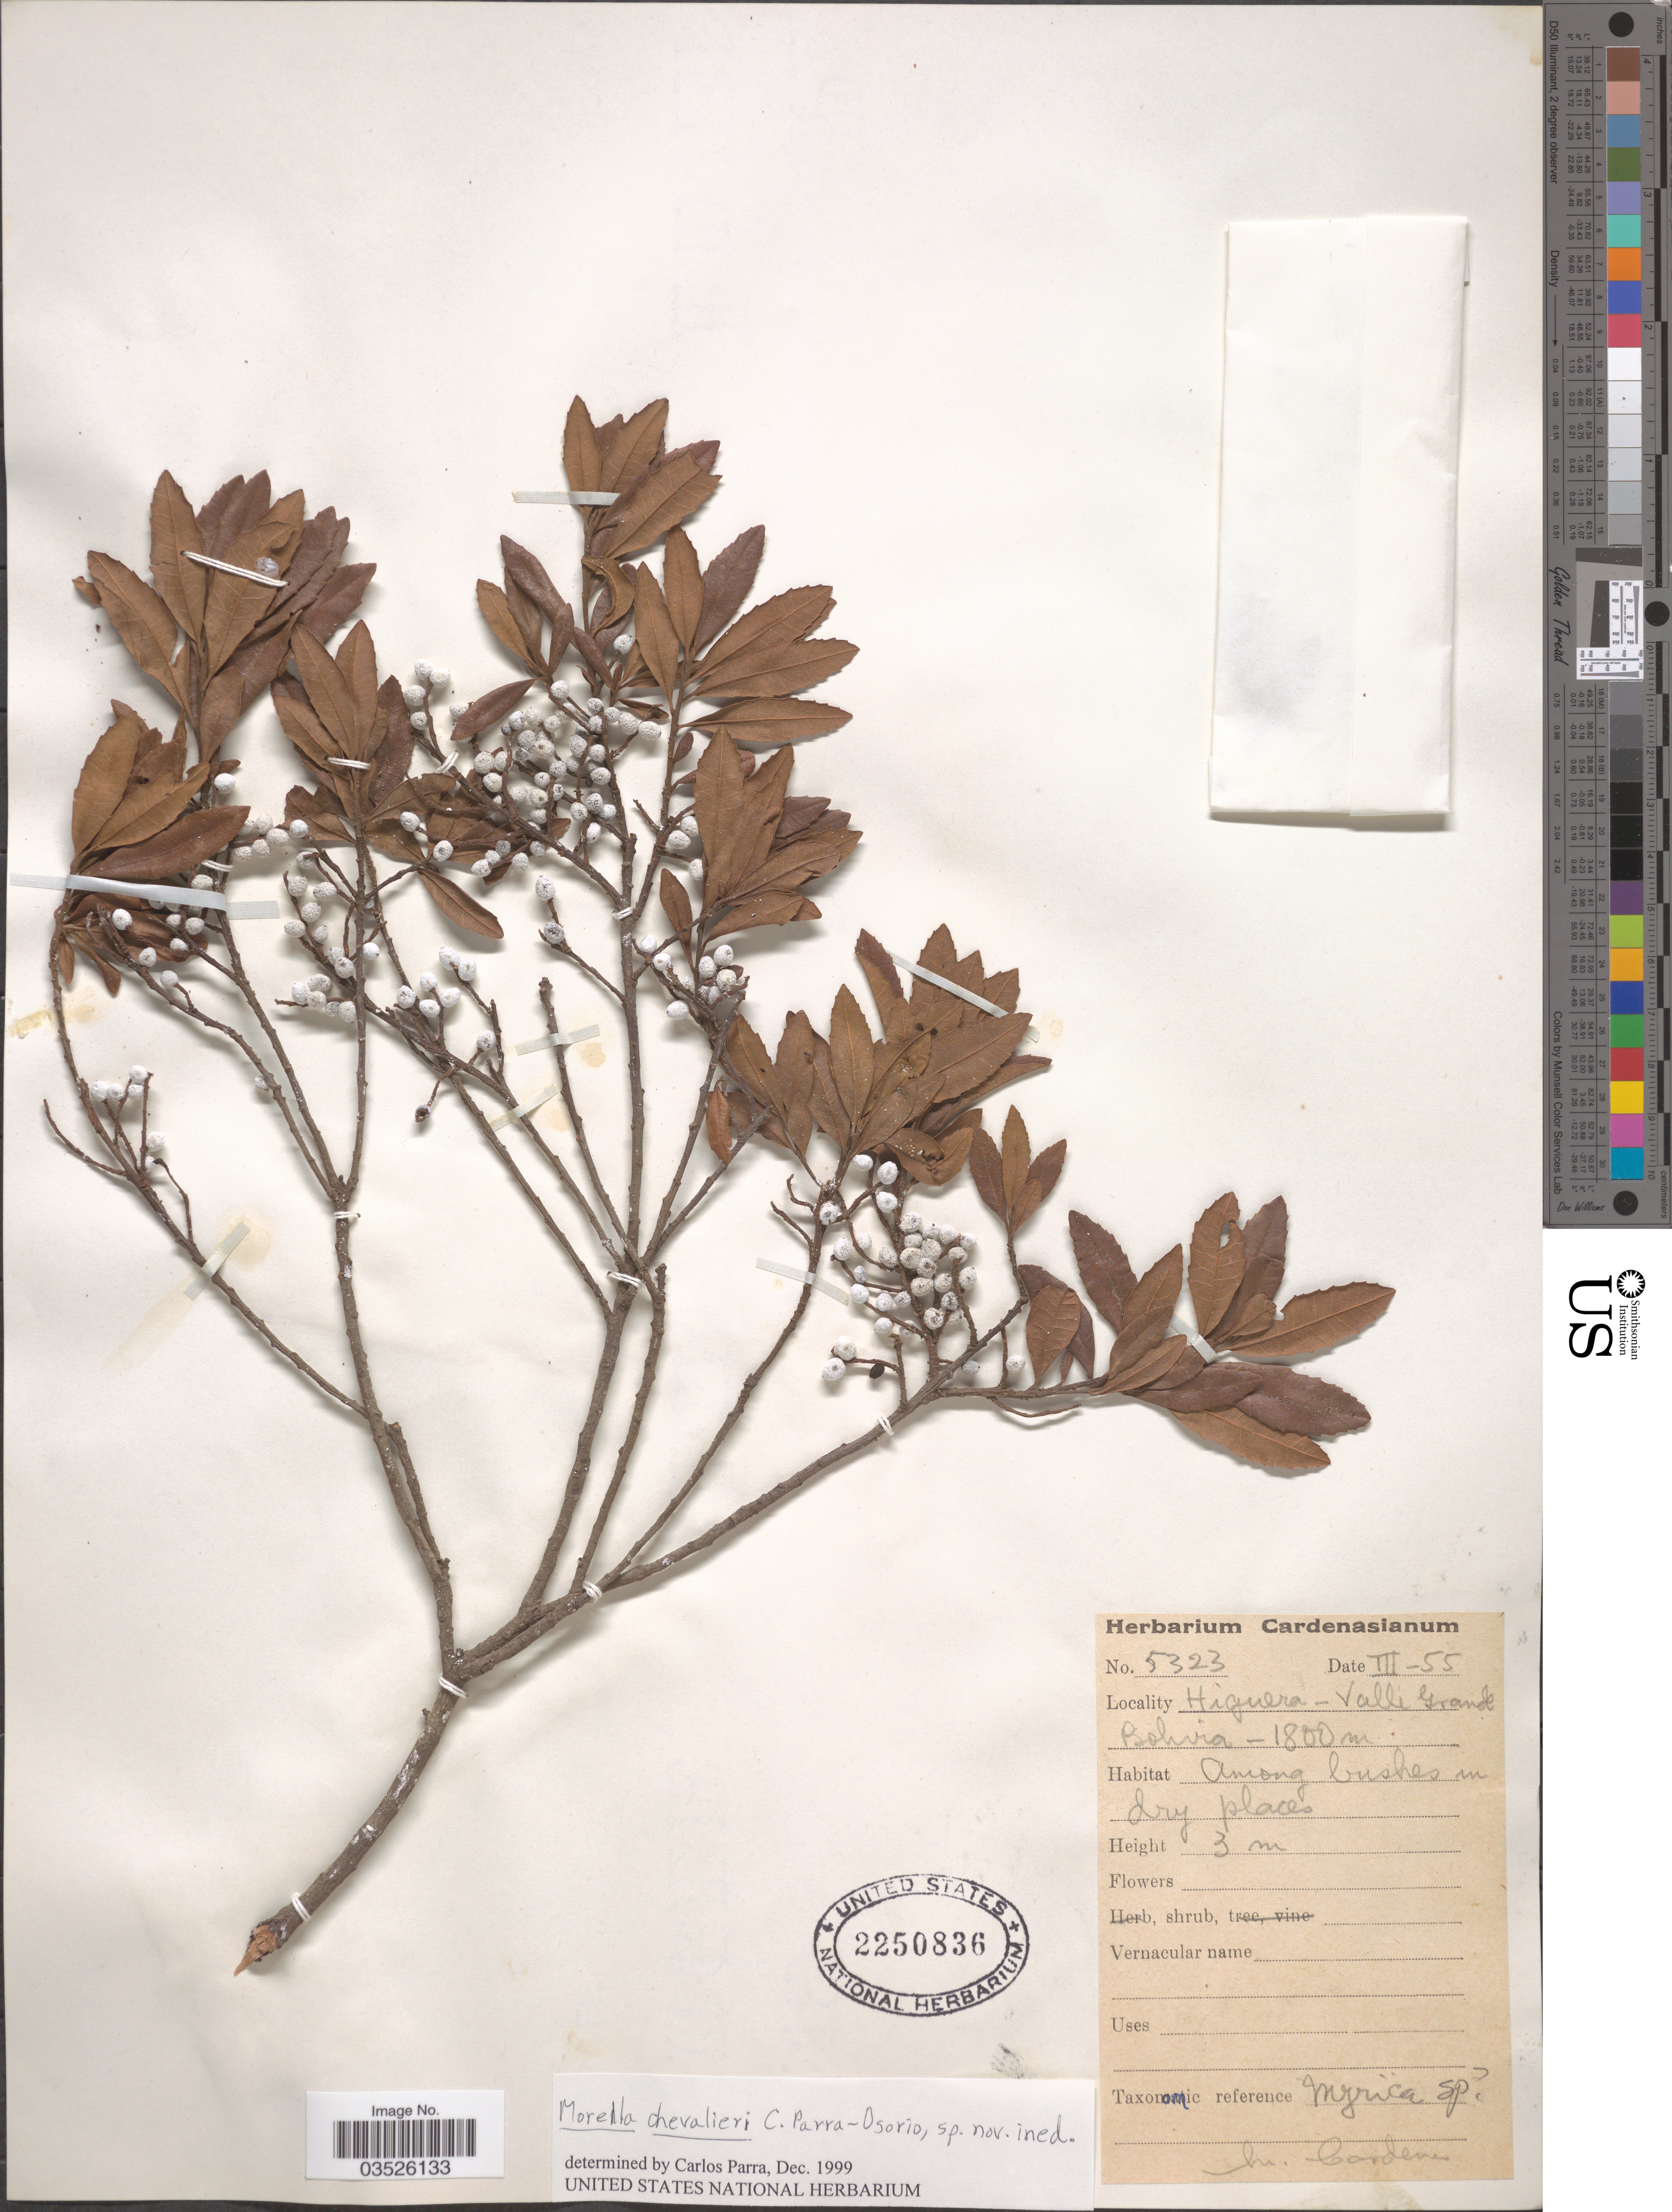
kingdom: Plantae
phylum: Tracheophyta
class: Magnoliopsida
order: Fagales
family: Myricaceae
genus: Morella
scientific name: Morella chevalieri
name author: Parra-Os.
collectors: M. Cárdenas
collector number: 5323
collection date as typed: Transcribed d/m/y: /3/55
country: Bolivia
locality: Higuera - Vallé Grande.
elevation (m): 1800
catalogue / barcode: US 2250836